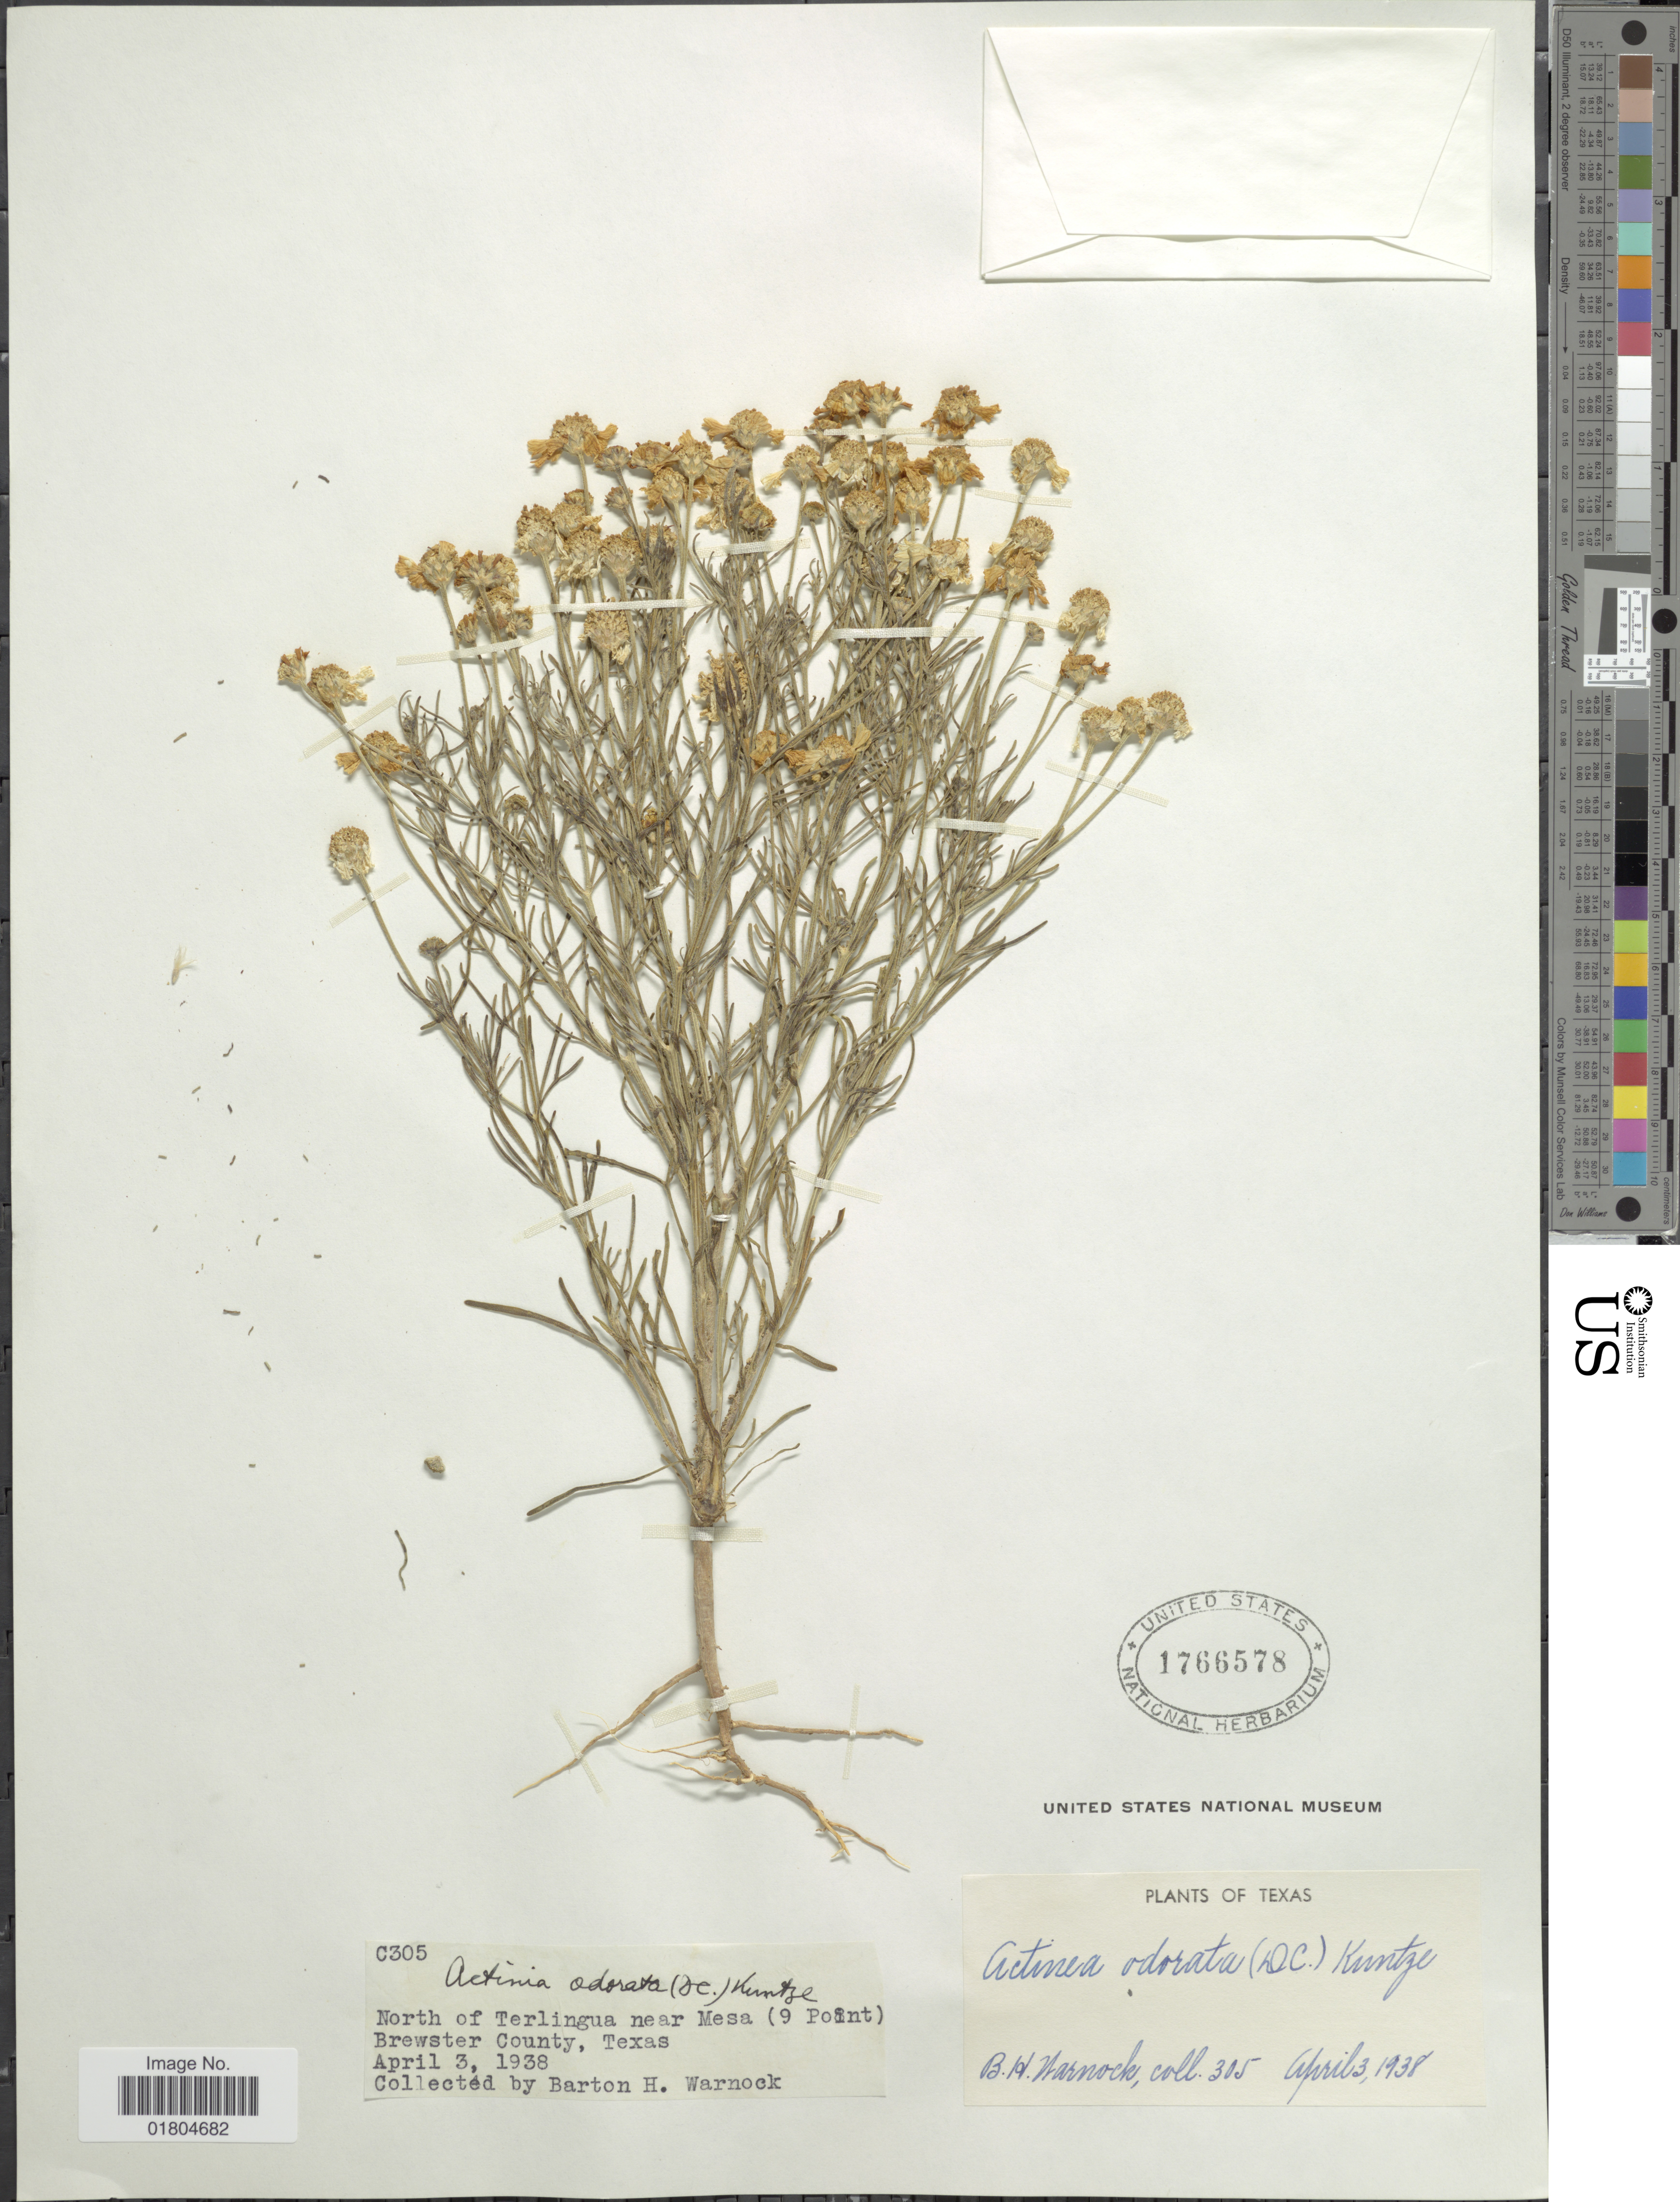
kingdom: Plantae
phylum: Tracheophyta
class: Magnoliopsida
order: Asterales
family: Asteraceae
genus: Hymenoxys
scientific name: Hymenoxys odorata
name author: DC.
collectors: B. H. Warnock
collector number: C305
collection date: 1938-04-03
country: United States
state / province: Texas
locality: Norh of Terlingua near Mesa (9 Point) Brewster County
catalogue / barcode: US 1766578